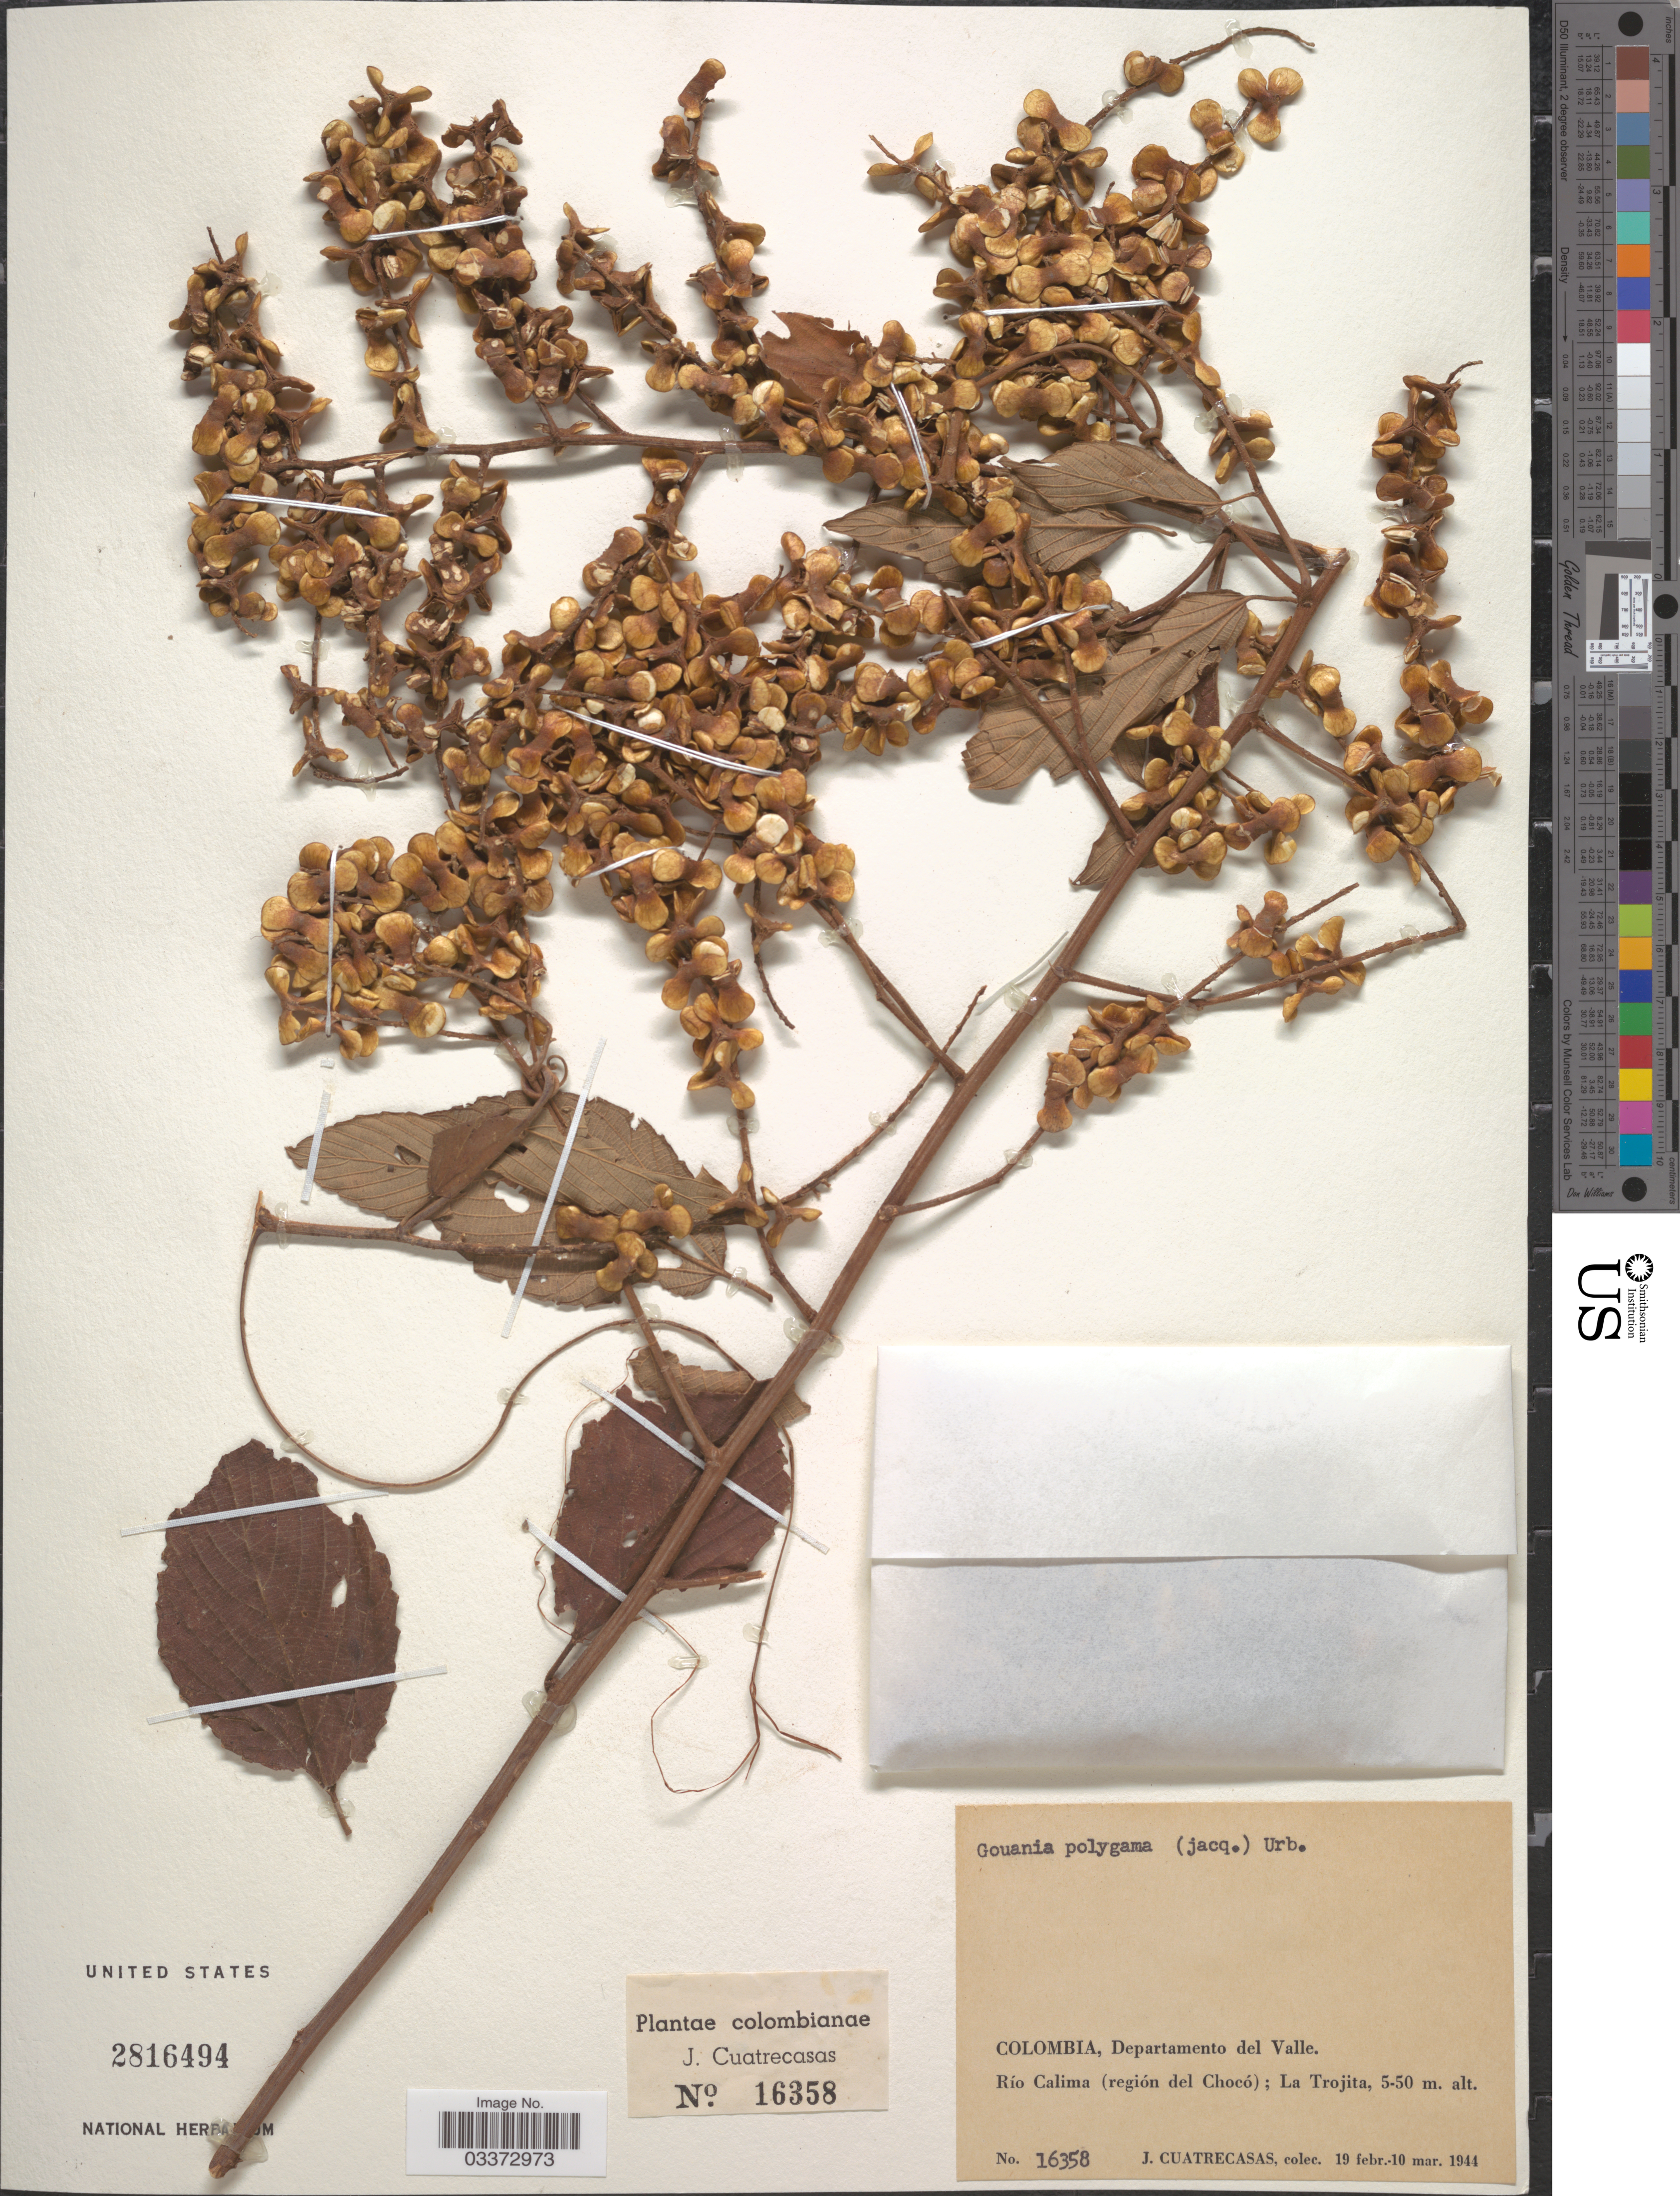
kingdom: Plantae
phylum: Tracheophyta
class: Magnoliopsida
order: Rosales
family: Rhamnaceae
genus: Gouania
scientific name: Gouania polygama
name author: (Jacq.) Urb.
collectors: J. Cuatrecasas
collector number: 16358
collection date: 1944-02-19/1944-03-10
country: Colombia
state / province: Valle del Cauca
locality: Departamento del Valle. Río Calima (región del Chocó); La Trojita.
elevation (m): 5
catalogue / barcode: US 2816494